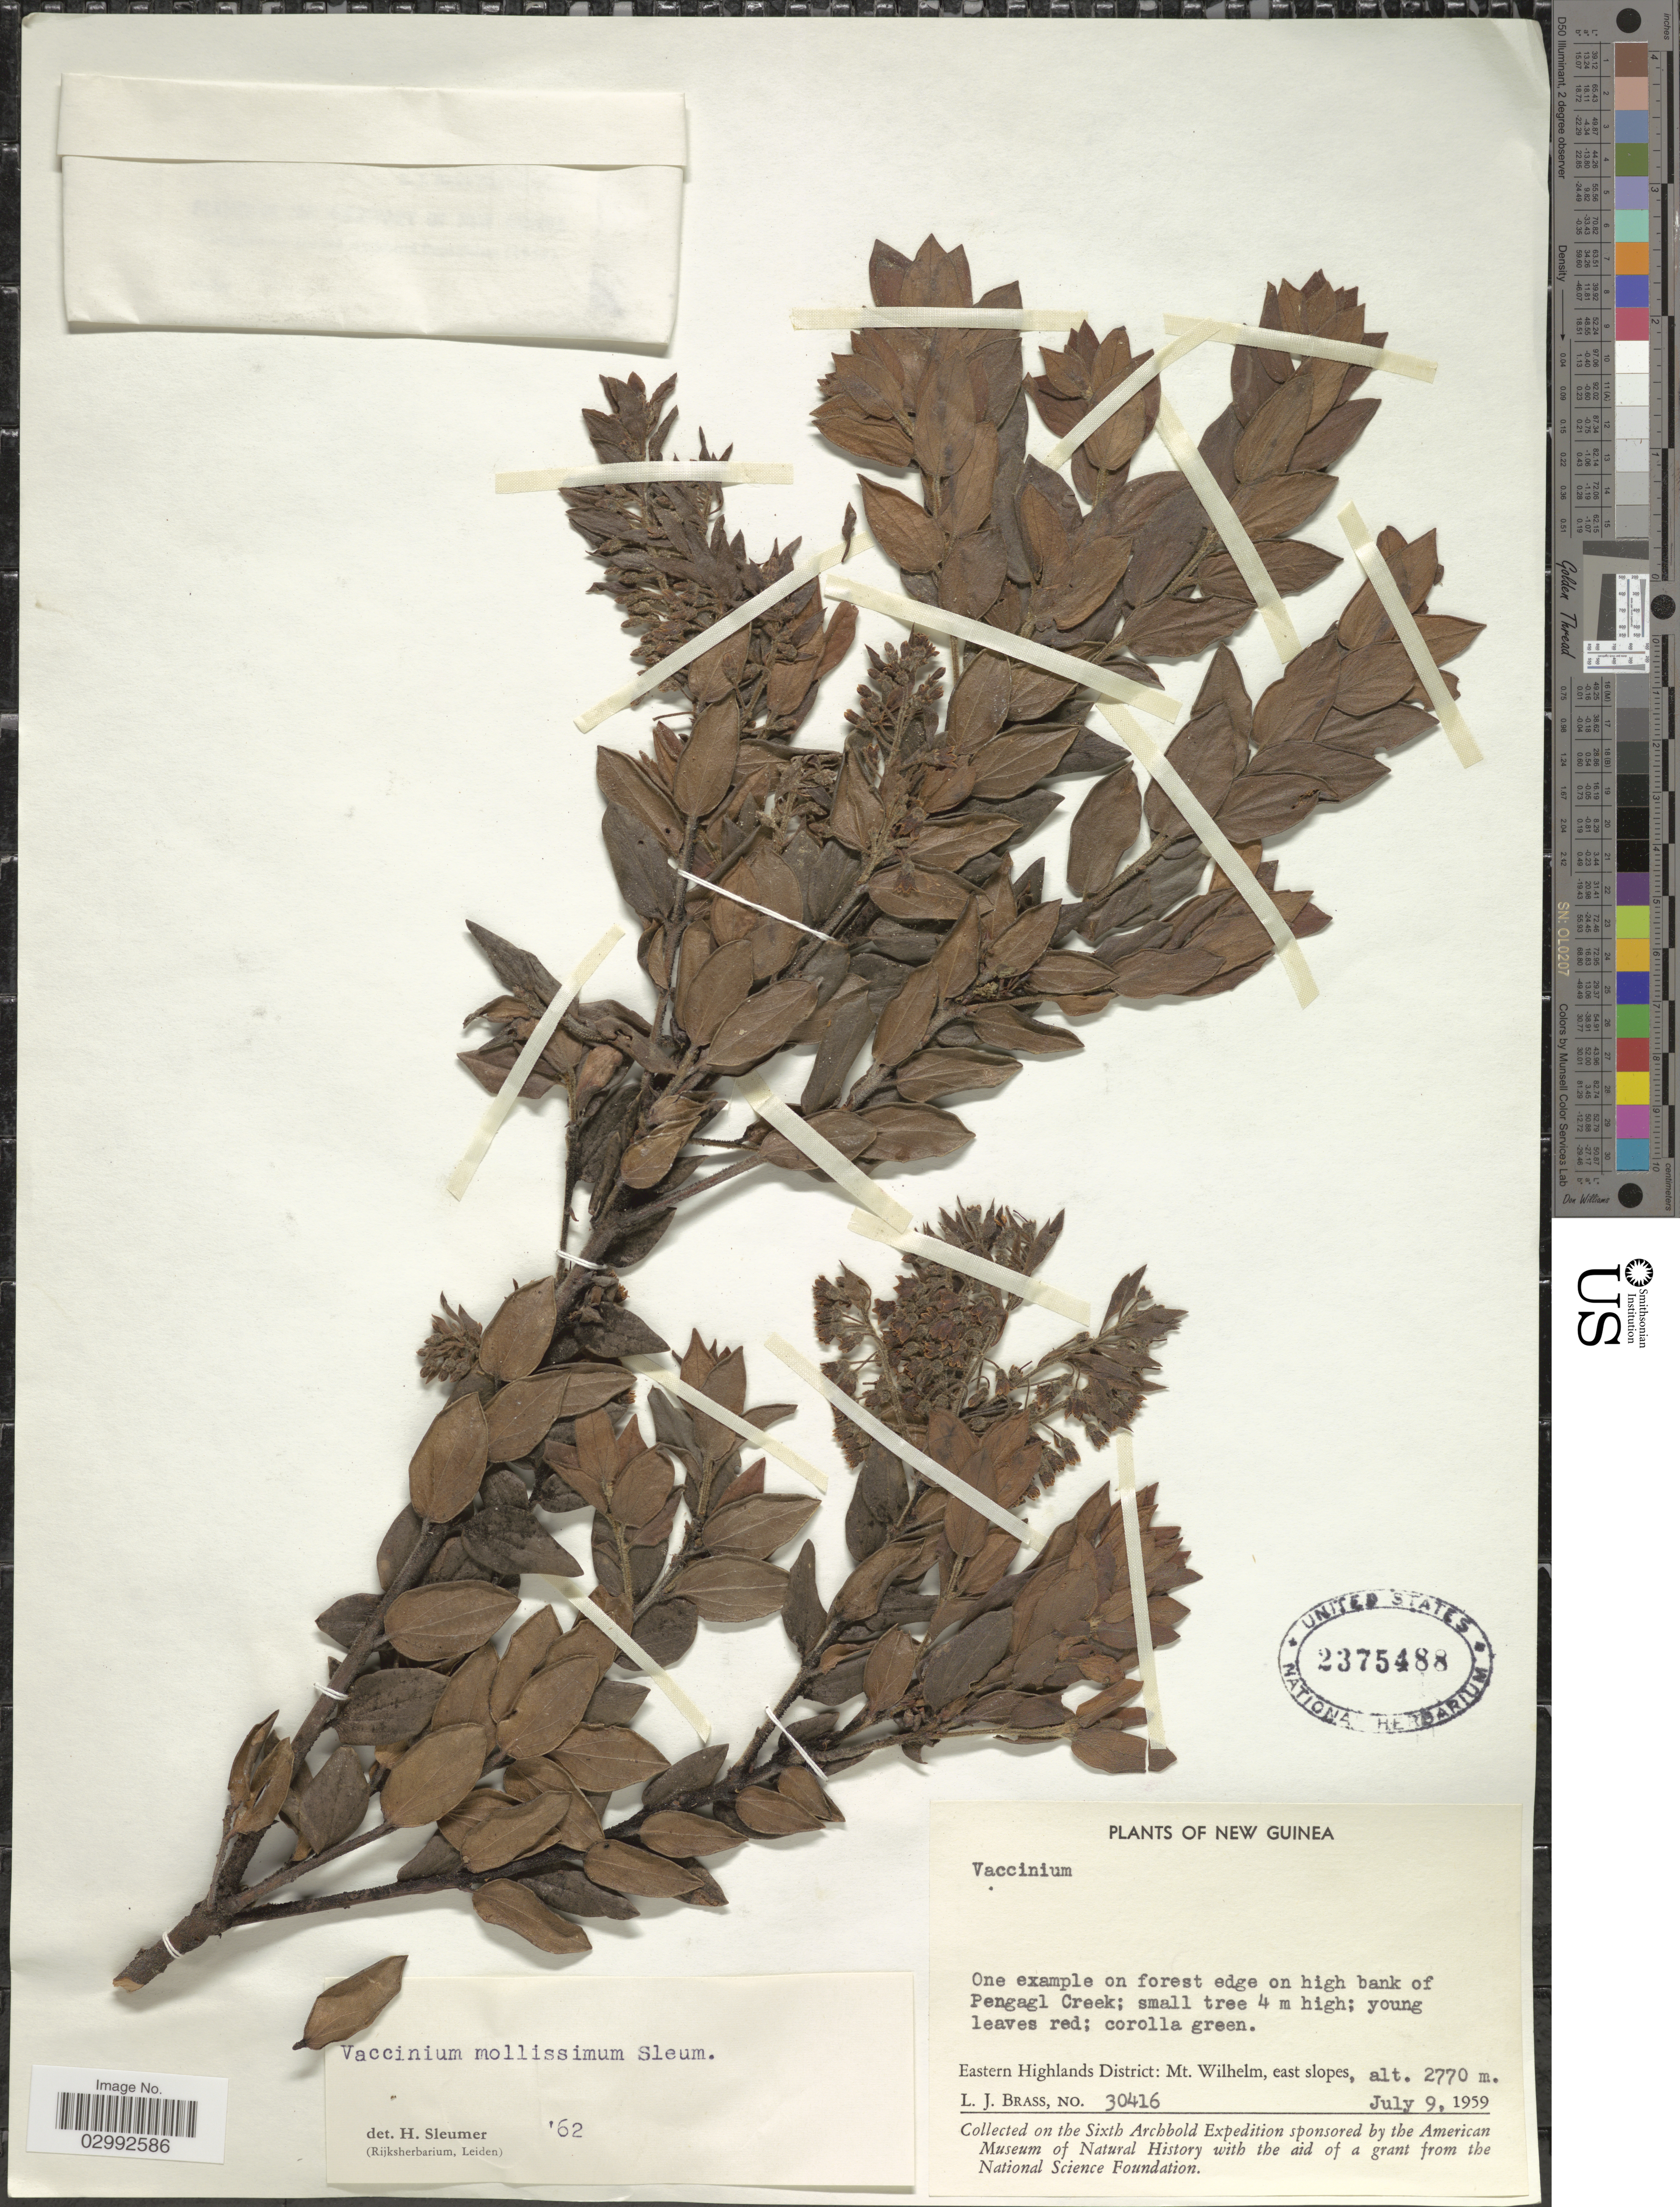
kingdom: Plantae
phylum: Tracheophyta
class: Magnoliopsida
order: Ericales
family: Ericaceae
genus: Vaccinium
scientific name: Vaccinium mollissimum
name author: Sleumer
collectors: L. J. Brass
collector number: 30416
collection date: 1959-07-09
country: Papua New Guinea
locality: New Guinea, Eastern Highlands District: Mt. Wilhelm, east slopes.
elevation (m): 2770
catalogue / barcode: US 2375488